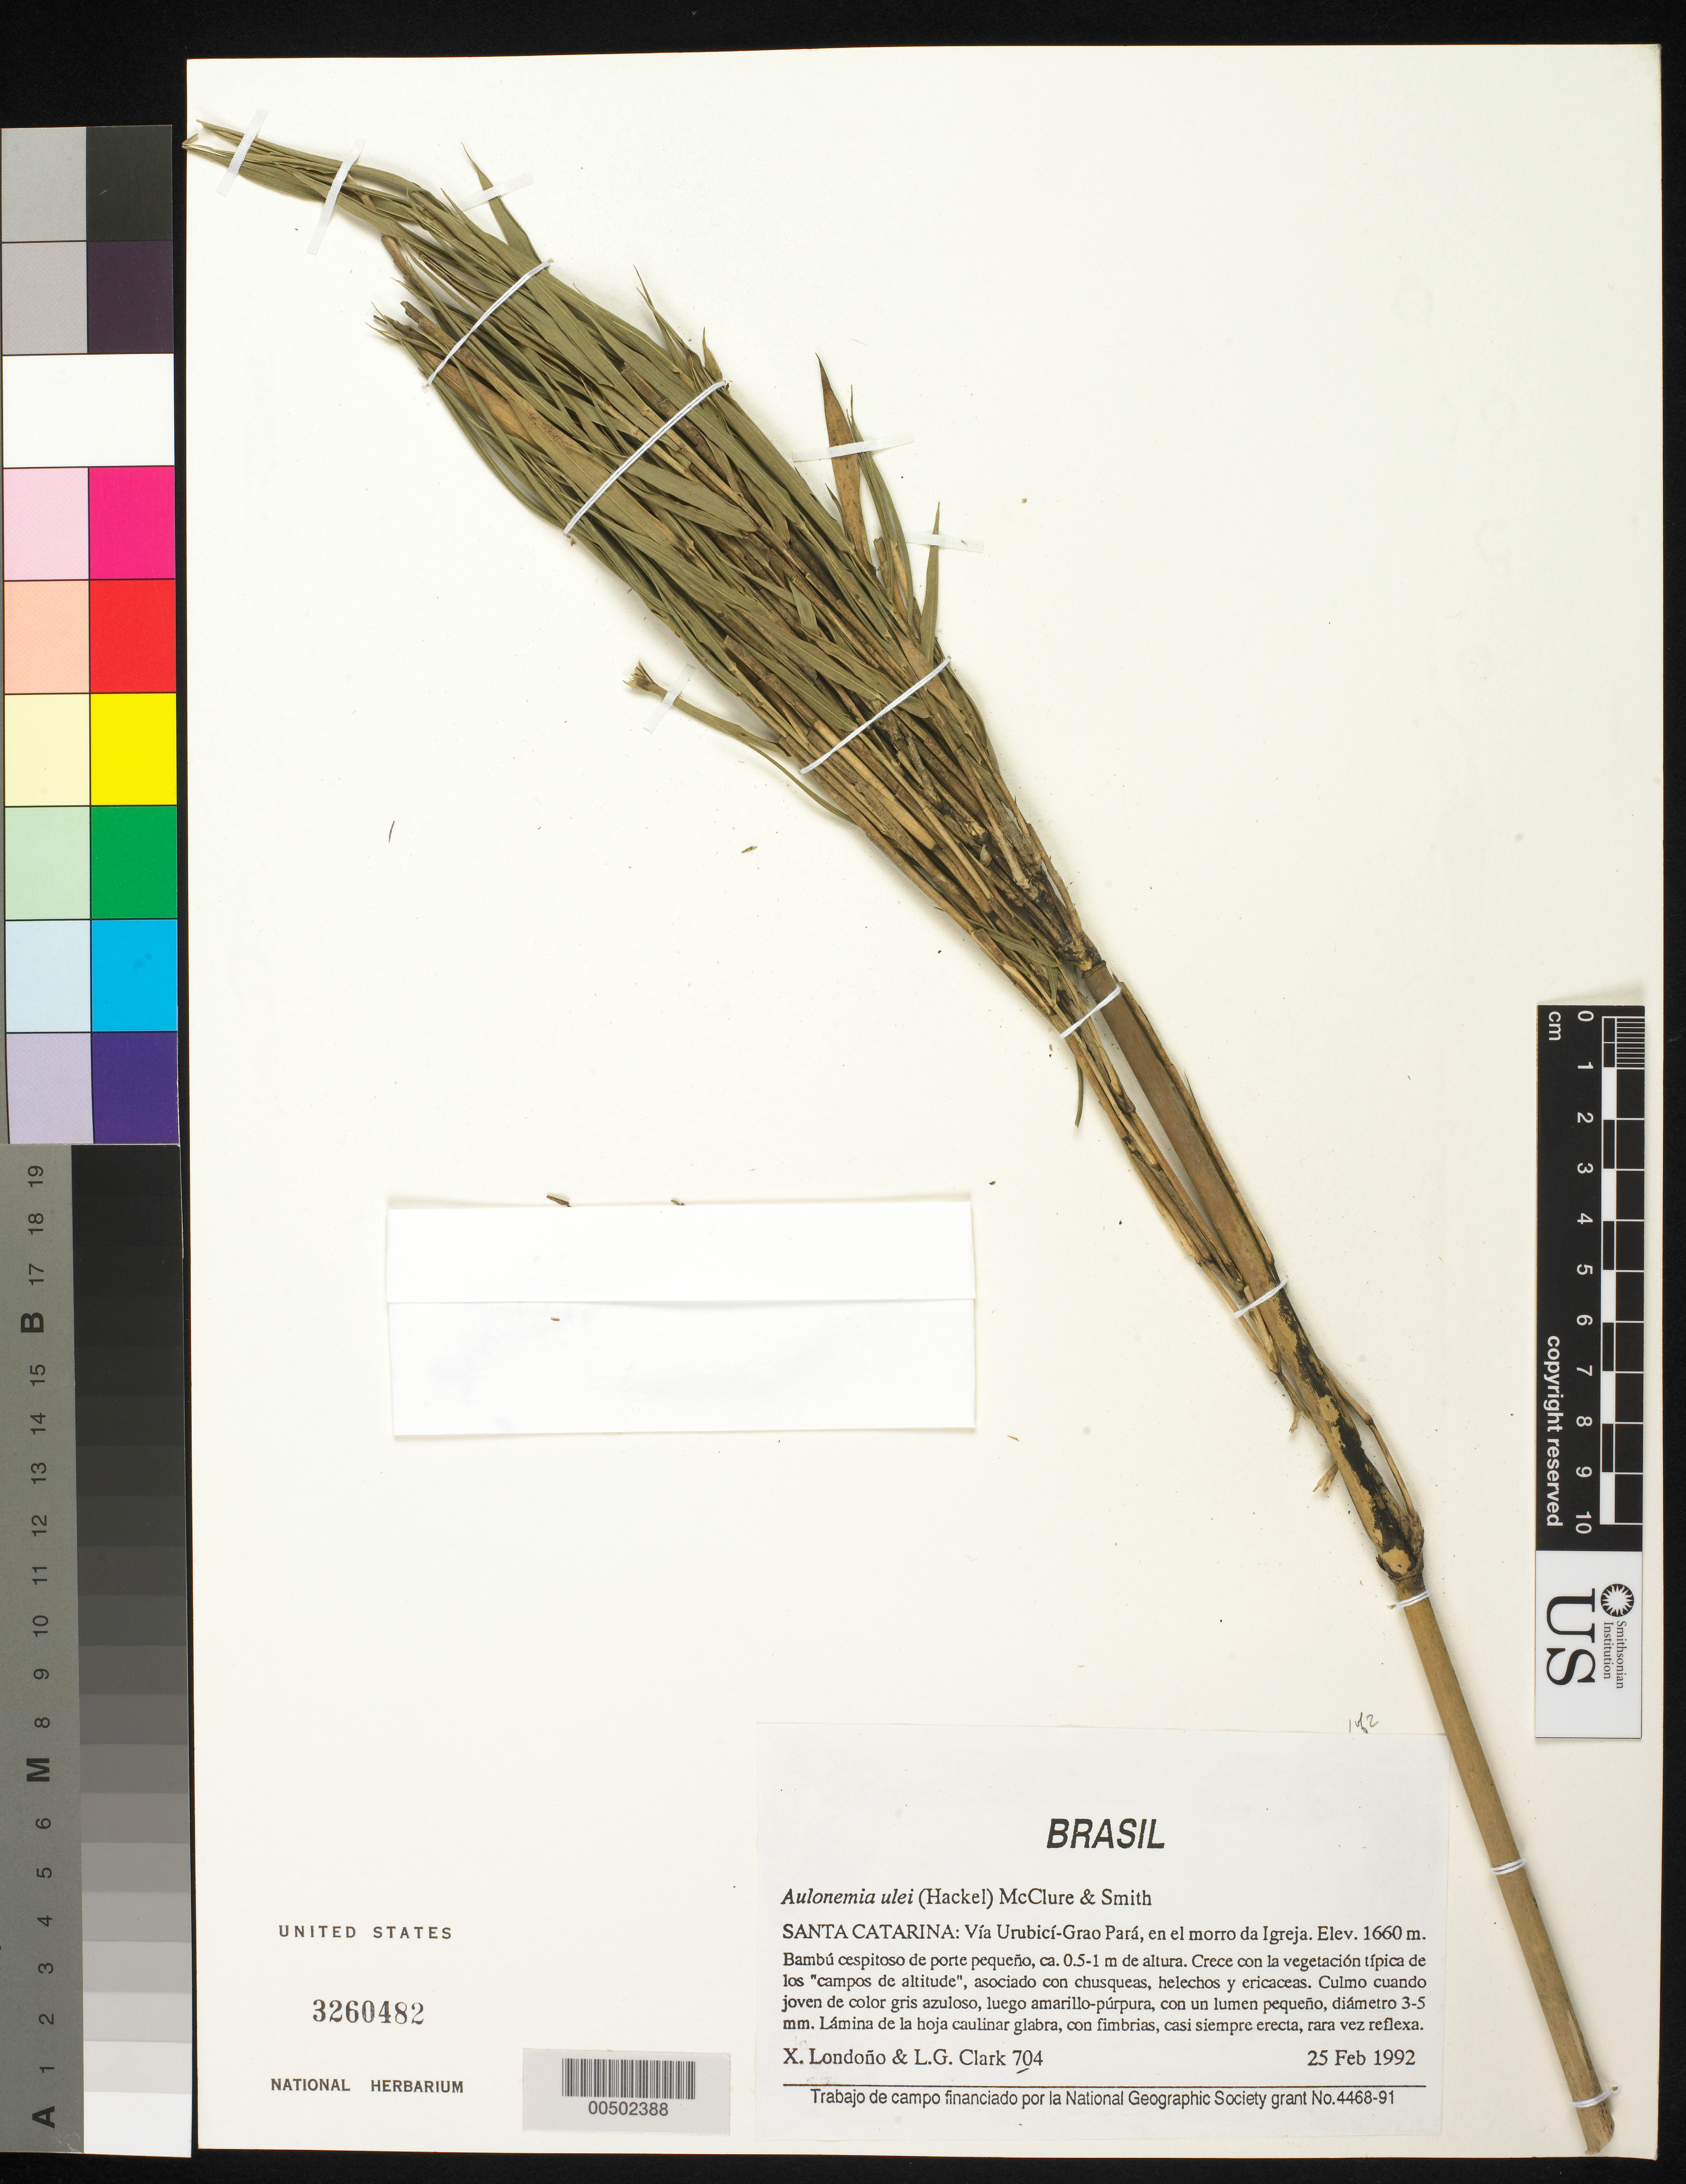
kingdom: Plantae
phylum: Tracheophyta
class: Liliopsida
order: Poales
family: Poaceae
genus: Cambajuva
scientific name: Cambajuva ulei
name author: (Hack.) P.L. Viana & et al.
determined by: Judziewicz, E. J.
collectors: X. Londoño & L. G. Clark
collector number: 704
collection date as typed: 25 Feb 1992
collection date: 1992-02-25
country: Brazil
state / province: Santa Catarina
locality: Via urubici - grao para, en el morro da igreja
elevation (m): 1660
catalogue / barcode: US 3260482